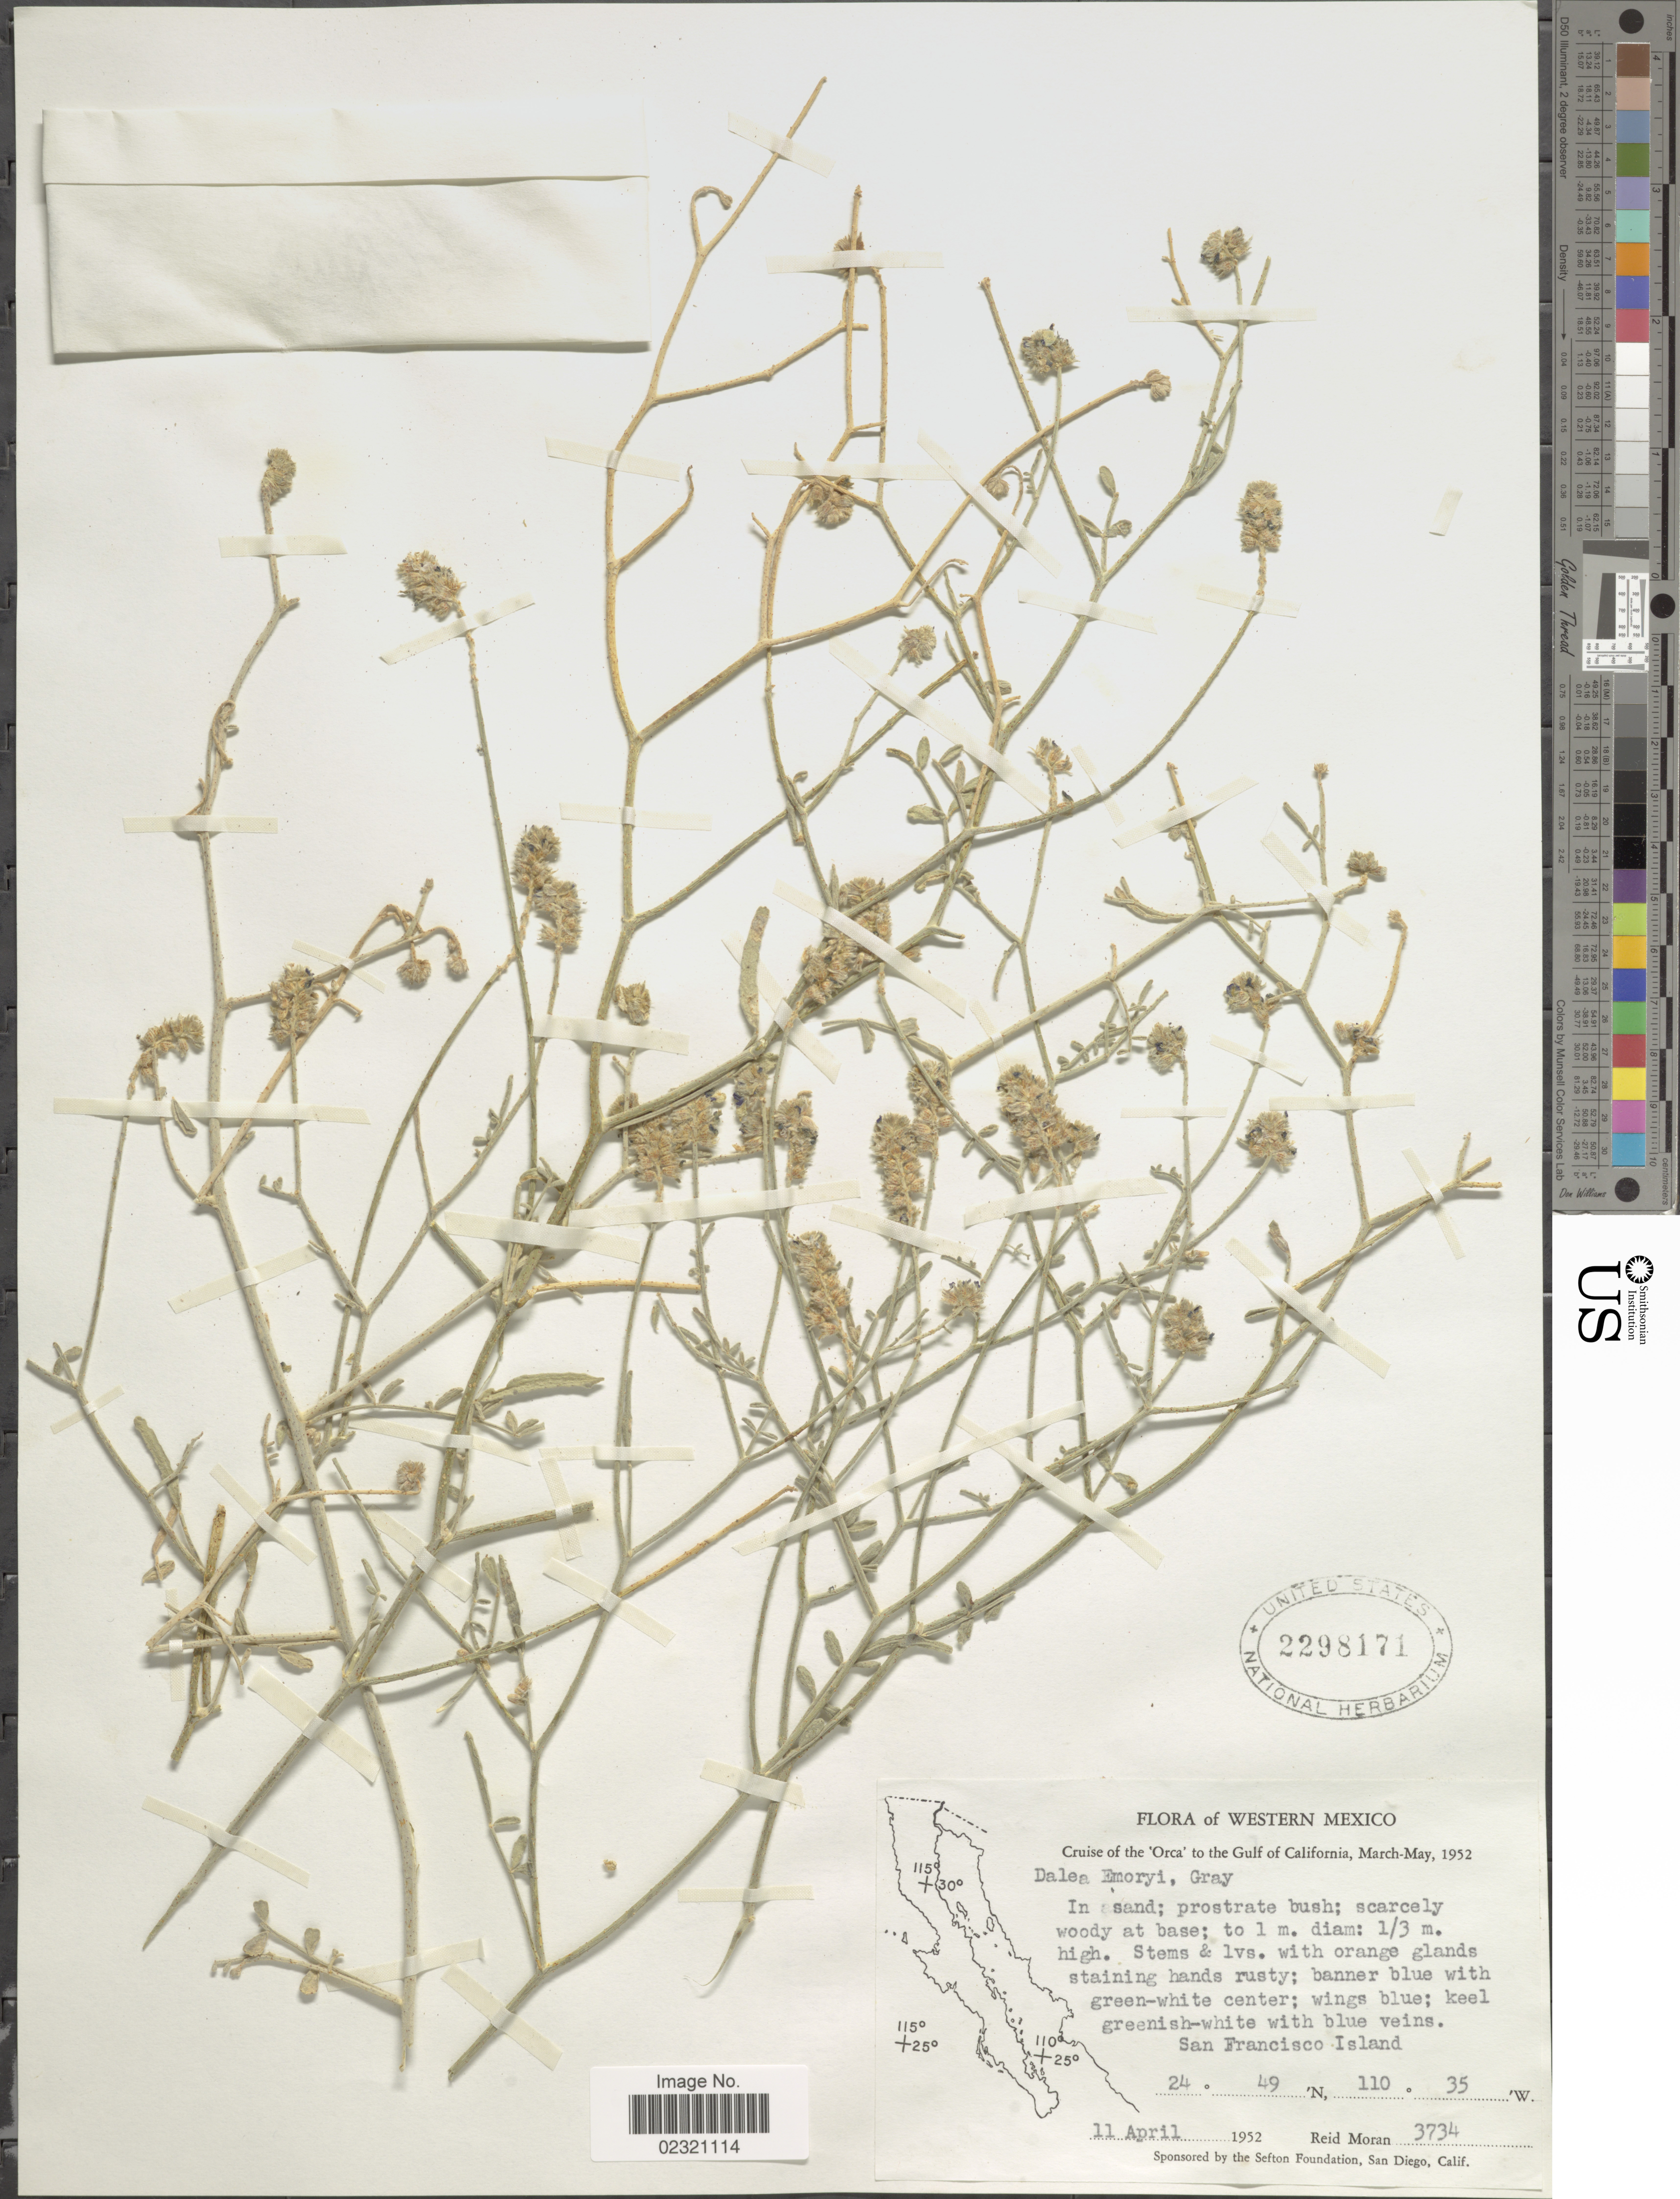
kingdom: Plantae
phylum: Tracheophyta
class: Magnoliopsida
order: Fabales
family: Fabaceae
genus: Psorothamnus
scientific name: Psorothamnus emoryi var. arenarius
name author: (Brandegee) Rydb.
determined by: Strong, M. T., (US), Smithsonian Institution - National Museum of Natural History (UNITED STATES)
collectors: R. V. Moran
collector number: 3734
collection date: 1952-04-11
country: Mexico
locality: Cruise of the Orca on the Gulf of California, Western Mexico, San Francisco Island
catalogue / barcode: US 2298171